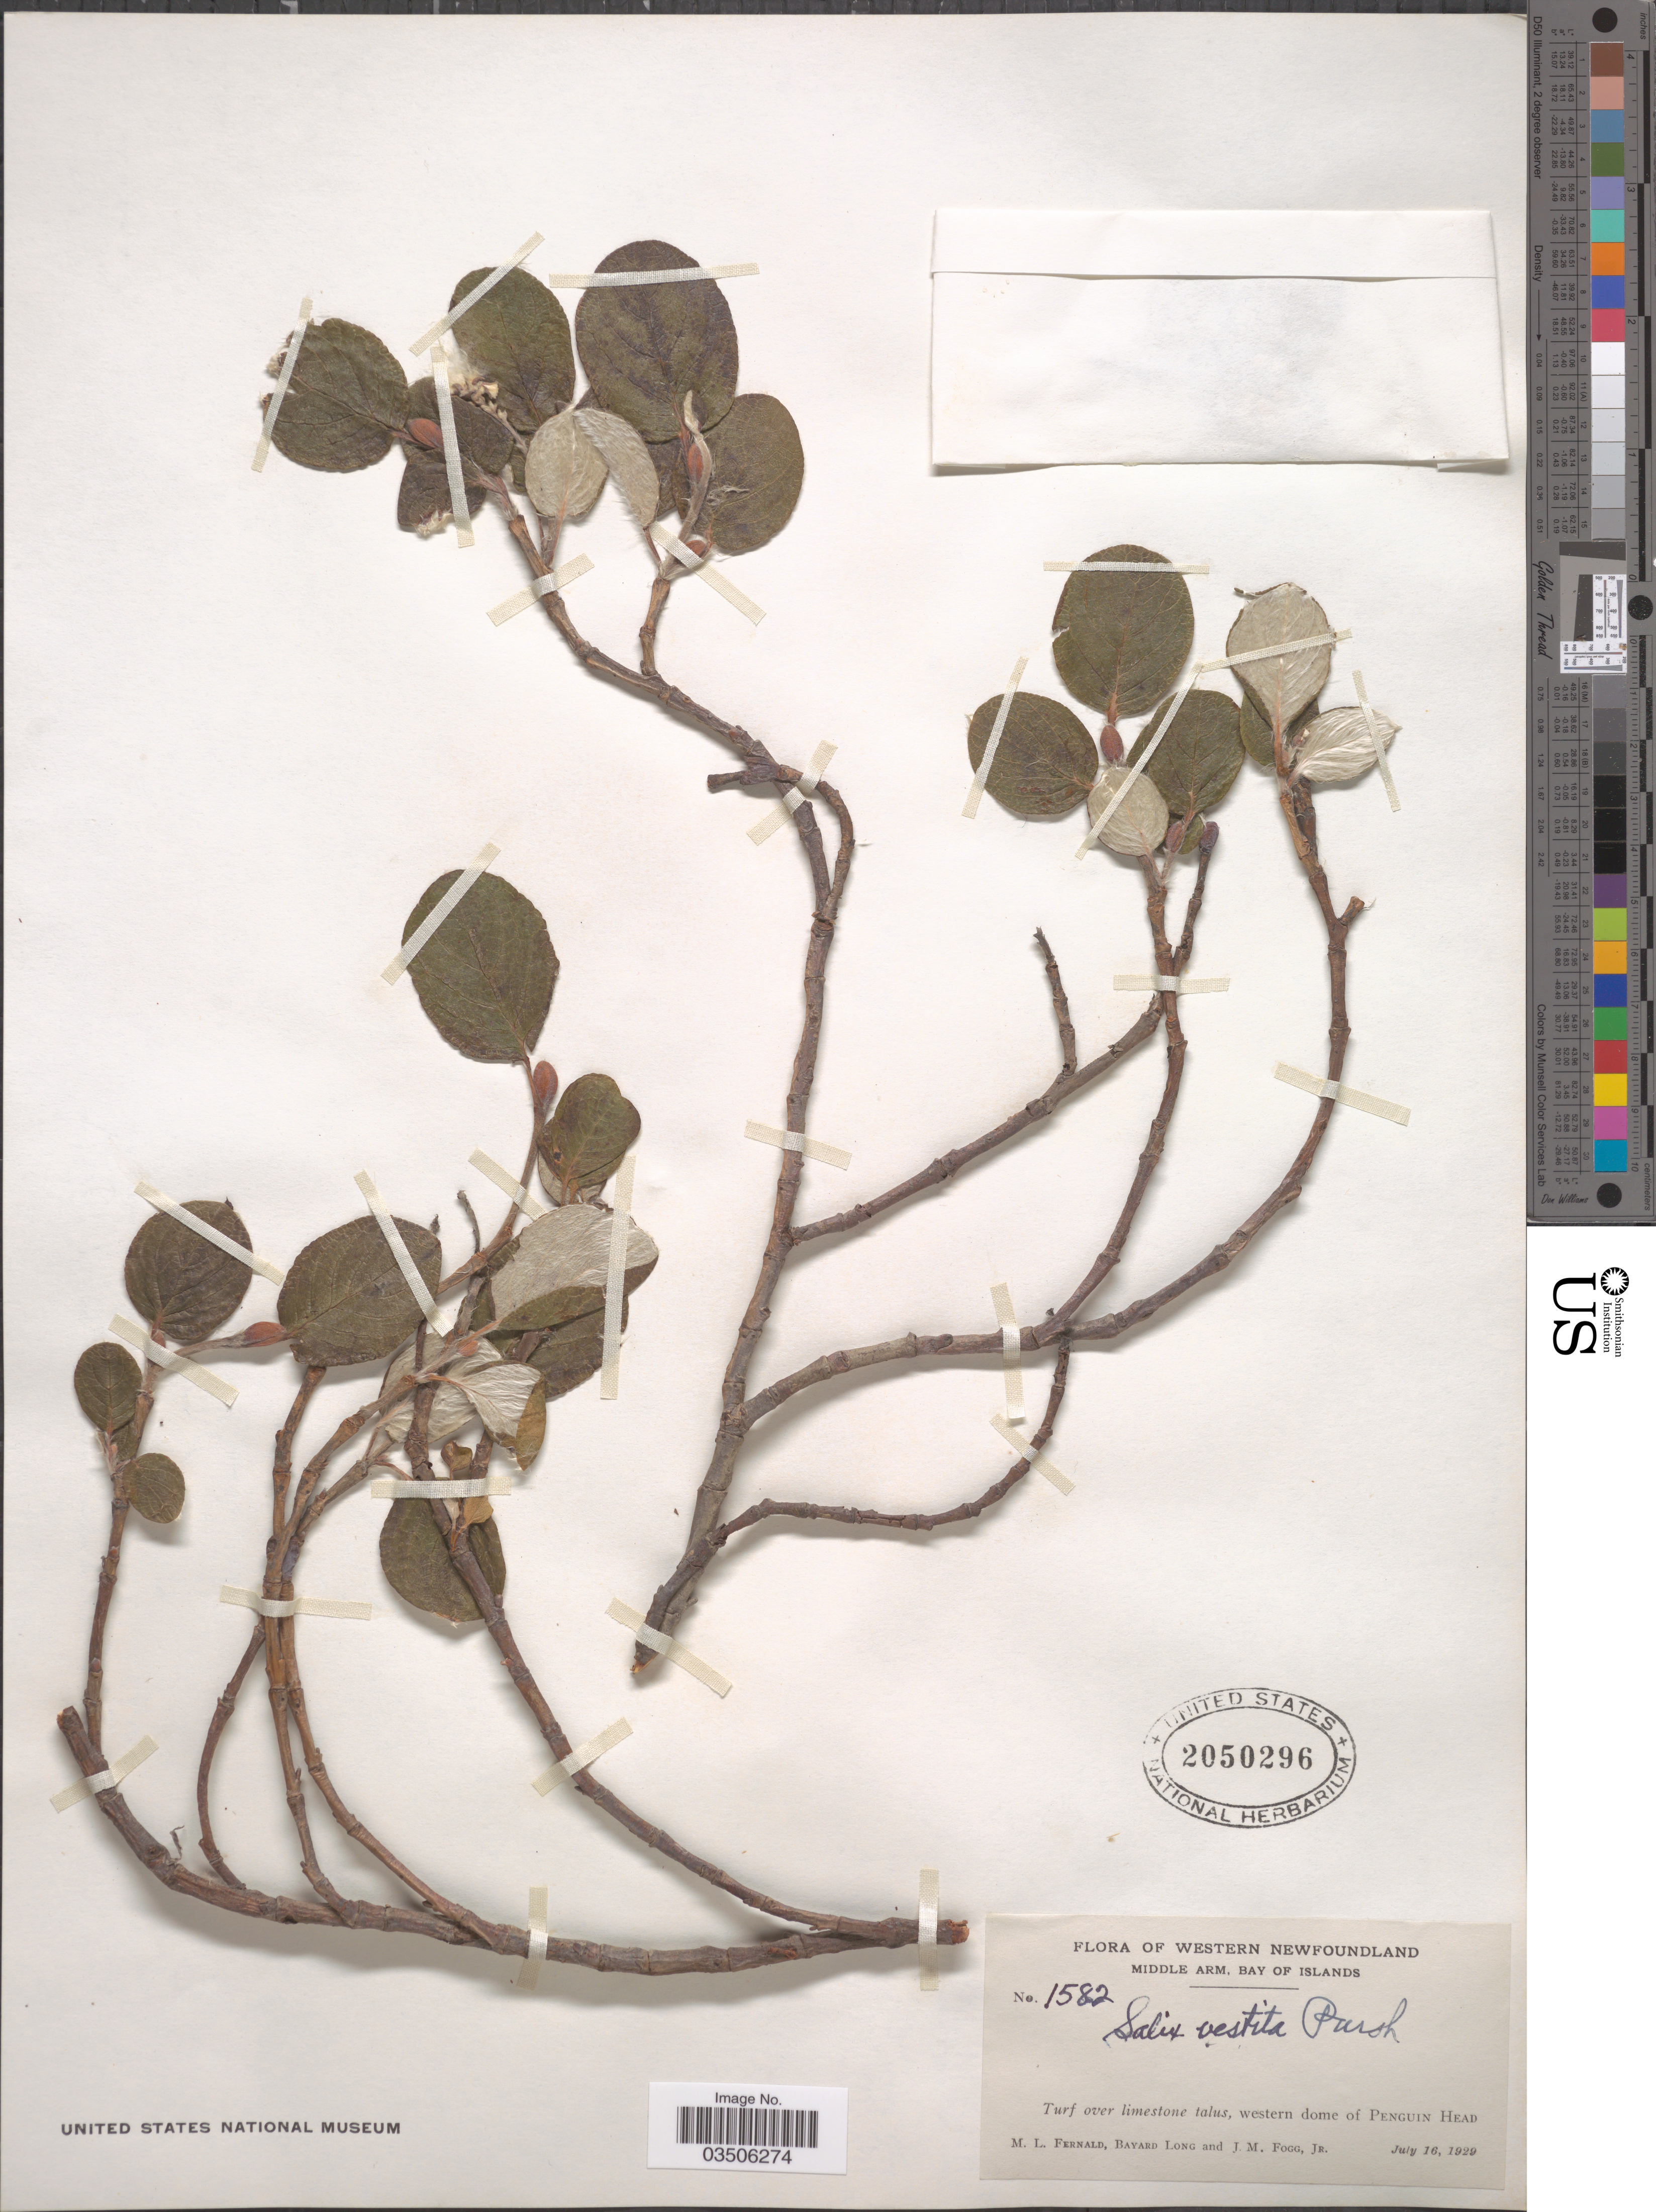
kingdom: Plantae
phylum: Tracheophyta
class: Magnoliopsida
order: Malpighiales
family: Salicaceae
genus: Salix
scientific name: Salix vestita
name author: Pursh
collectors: M. L. Fernald, B. Long & J. Fogg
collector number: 1582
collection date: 1929-07-16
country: Canada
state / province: Newfoundland and Labrador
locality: Western Newfoundland. Middle Arm, Bay of Islands. Turf over limestone talus, western dome of Penguin Head.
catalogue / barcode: US 2050296